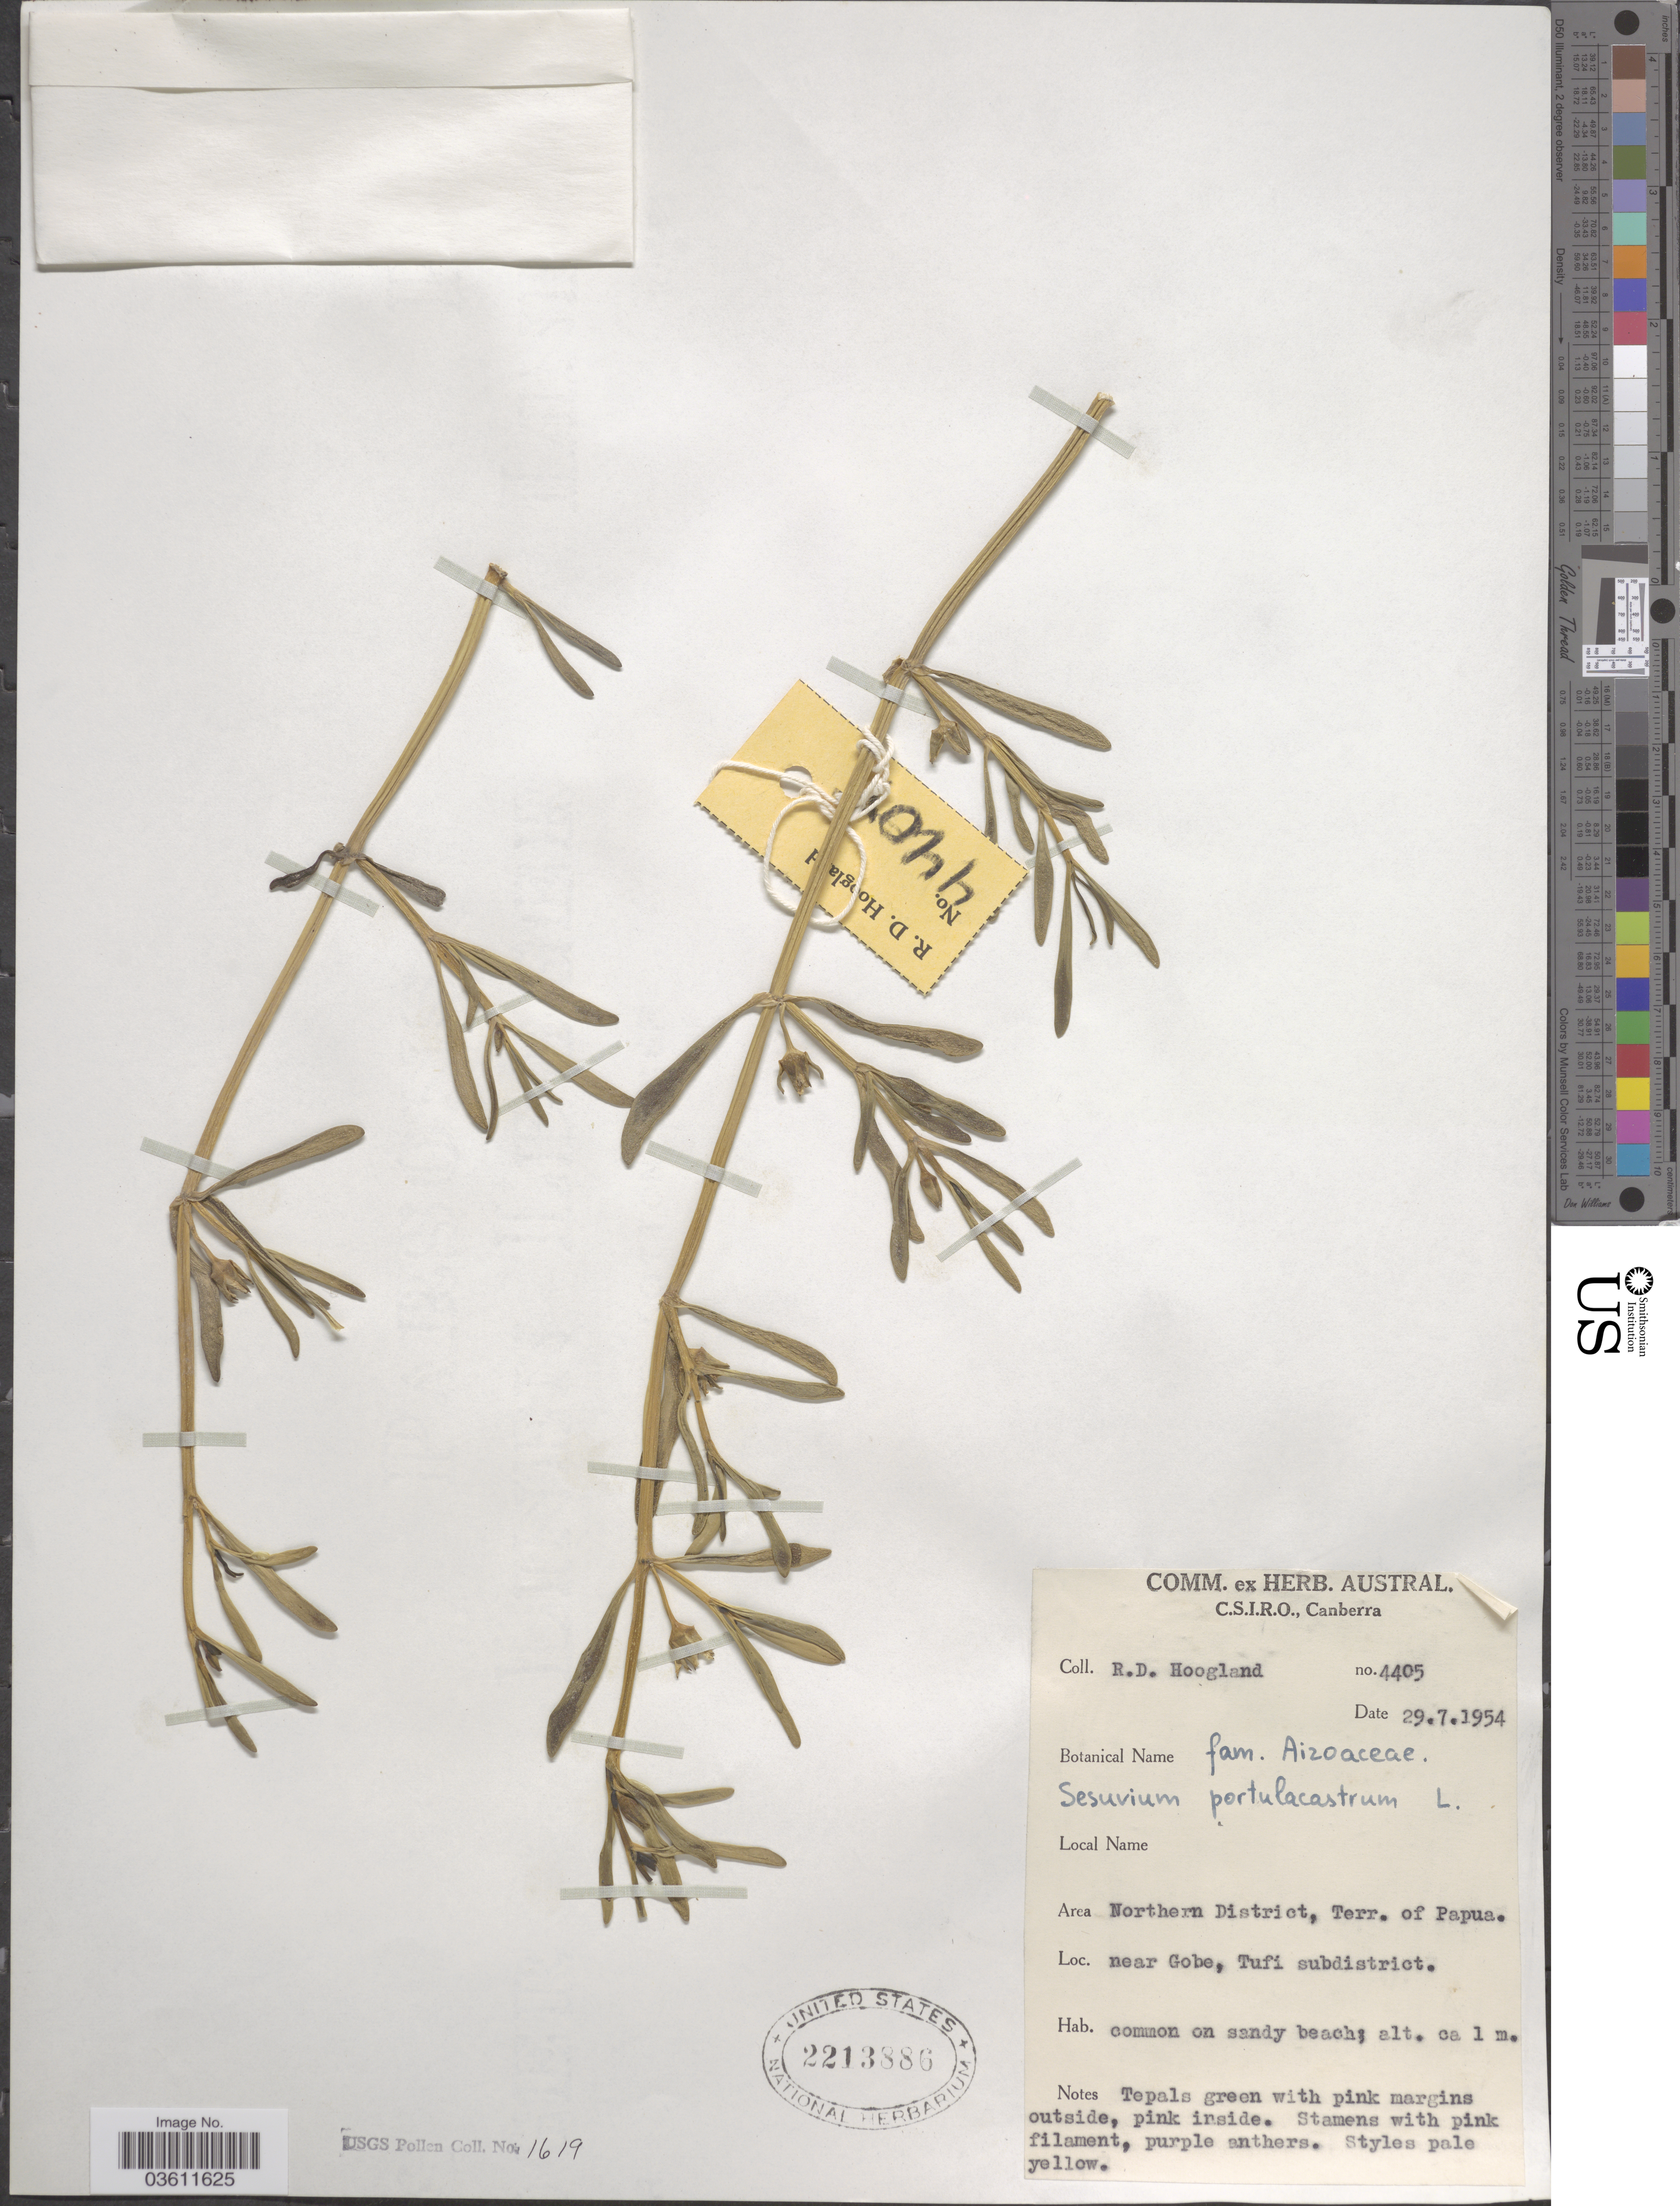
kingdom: Plantae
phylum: Tracheophyta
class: Magnoliopsida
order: Caryophyllales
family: Aizoaceae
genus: Sesuvium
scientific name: Sesuvium portulacastrum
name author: (L.) L.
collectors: R. D. Hoogland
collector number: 4405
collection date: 1954-07-29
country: Papua New Guinea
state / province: Northern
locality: Area Northern District, Terr. of Papua. Near Gobe, Tufi subdistrict.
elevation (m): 1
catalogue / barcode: US 2213886